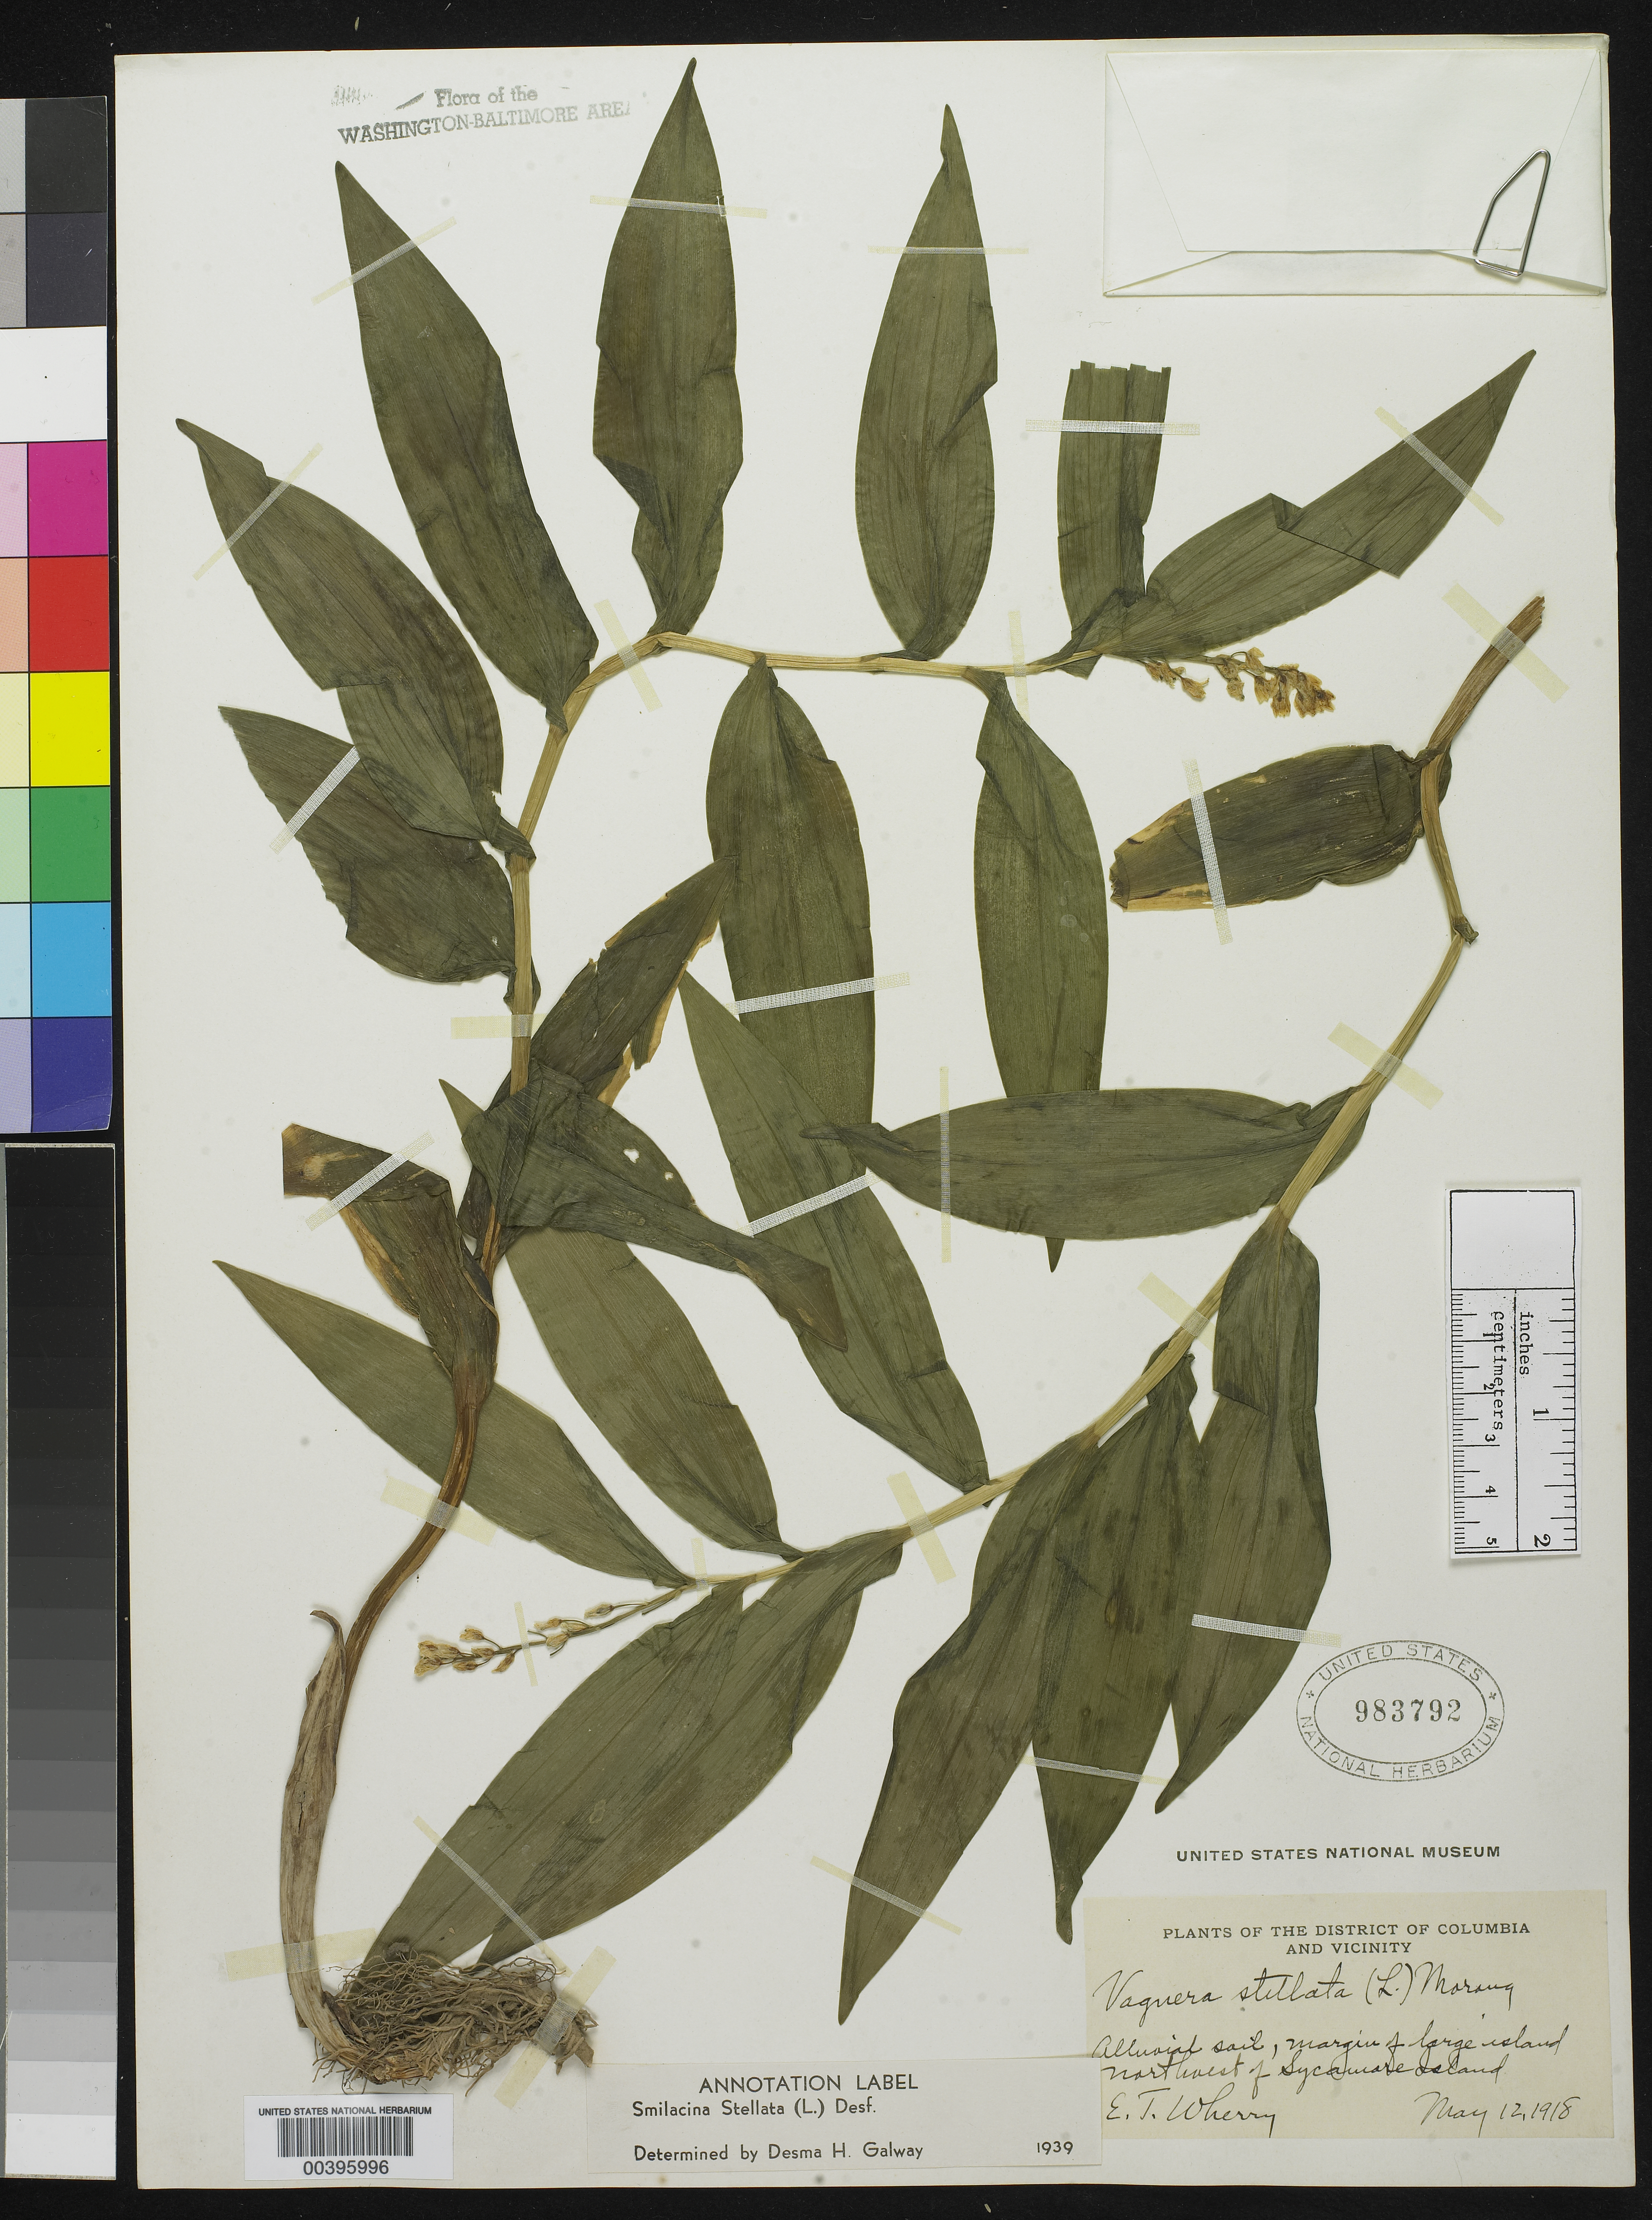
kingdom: Plantae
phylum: Tracheophyta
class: Liliopsida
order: Asparagales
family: Asparagaceae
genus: Maianthemum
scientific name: Maianthemum stellatum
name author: (L.) Link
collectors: E. T. Wherry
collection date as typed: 12 May 1918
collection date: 1918-05-12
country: United States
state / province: Maryland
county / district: Montgomery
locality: Island northwest of Sycamore Island C. & O. Canal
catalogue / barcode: US 983792